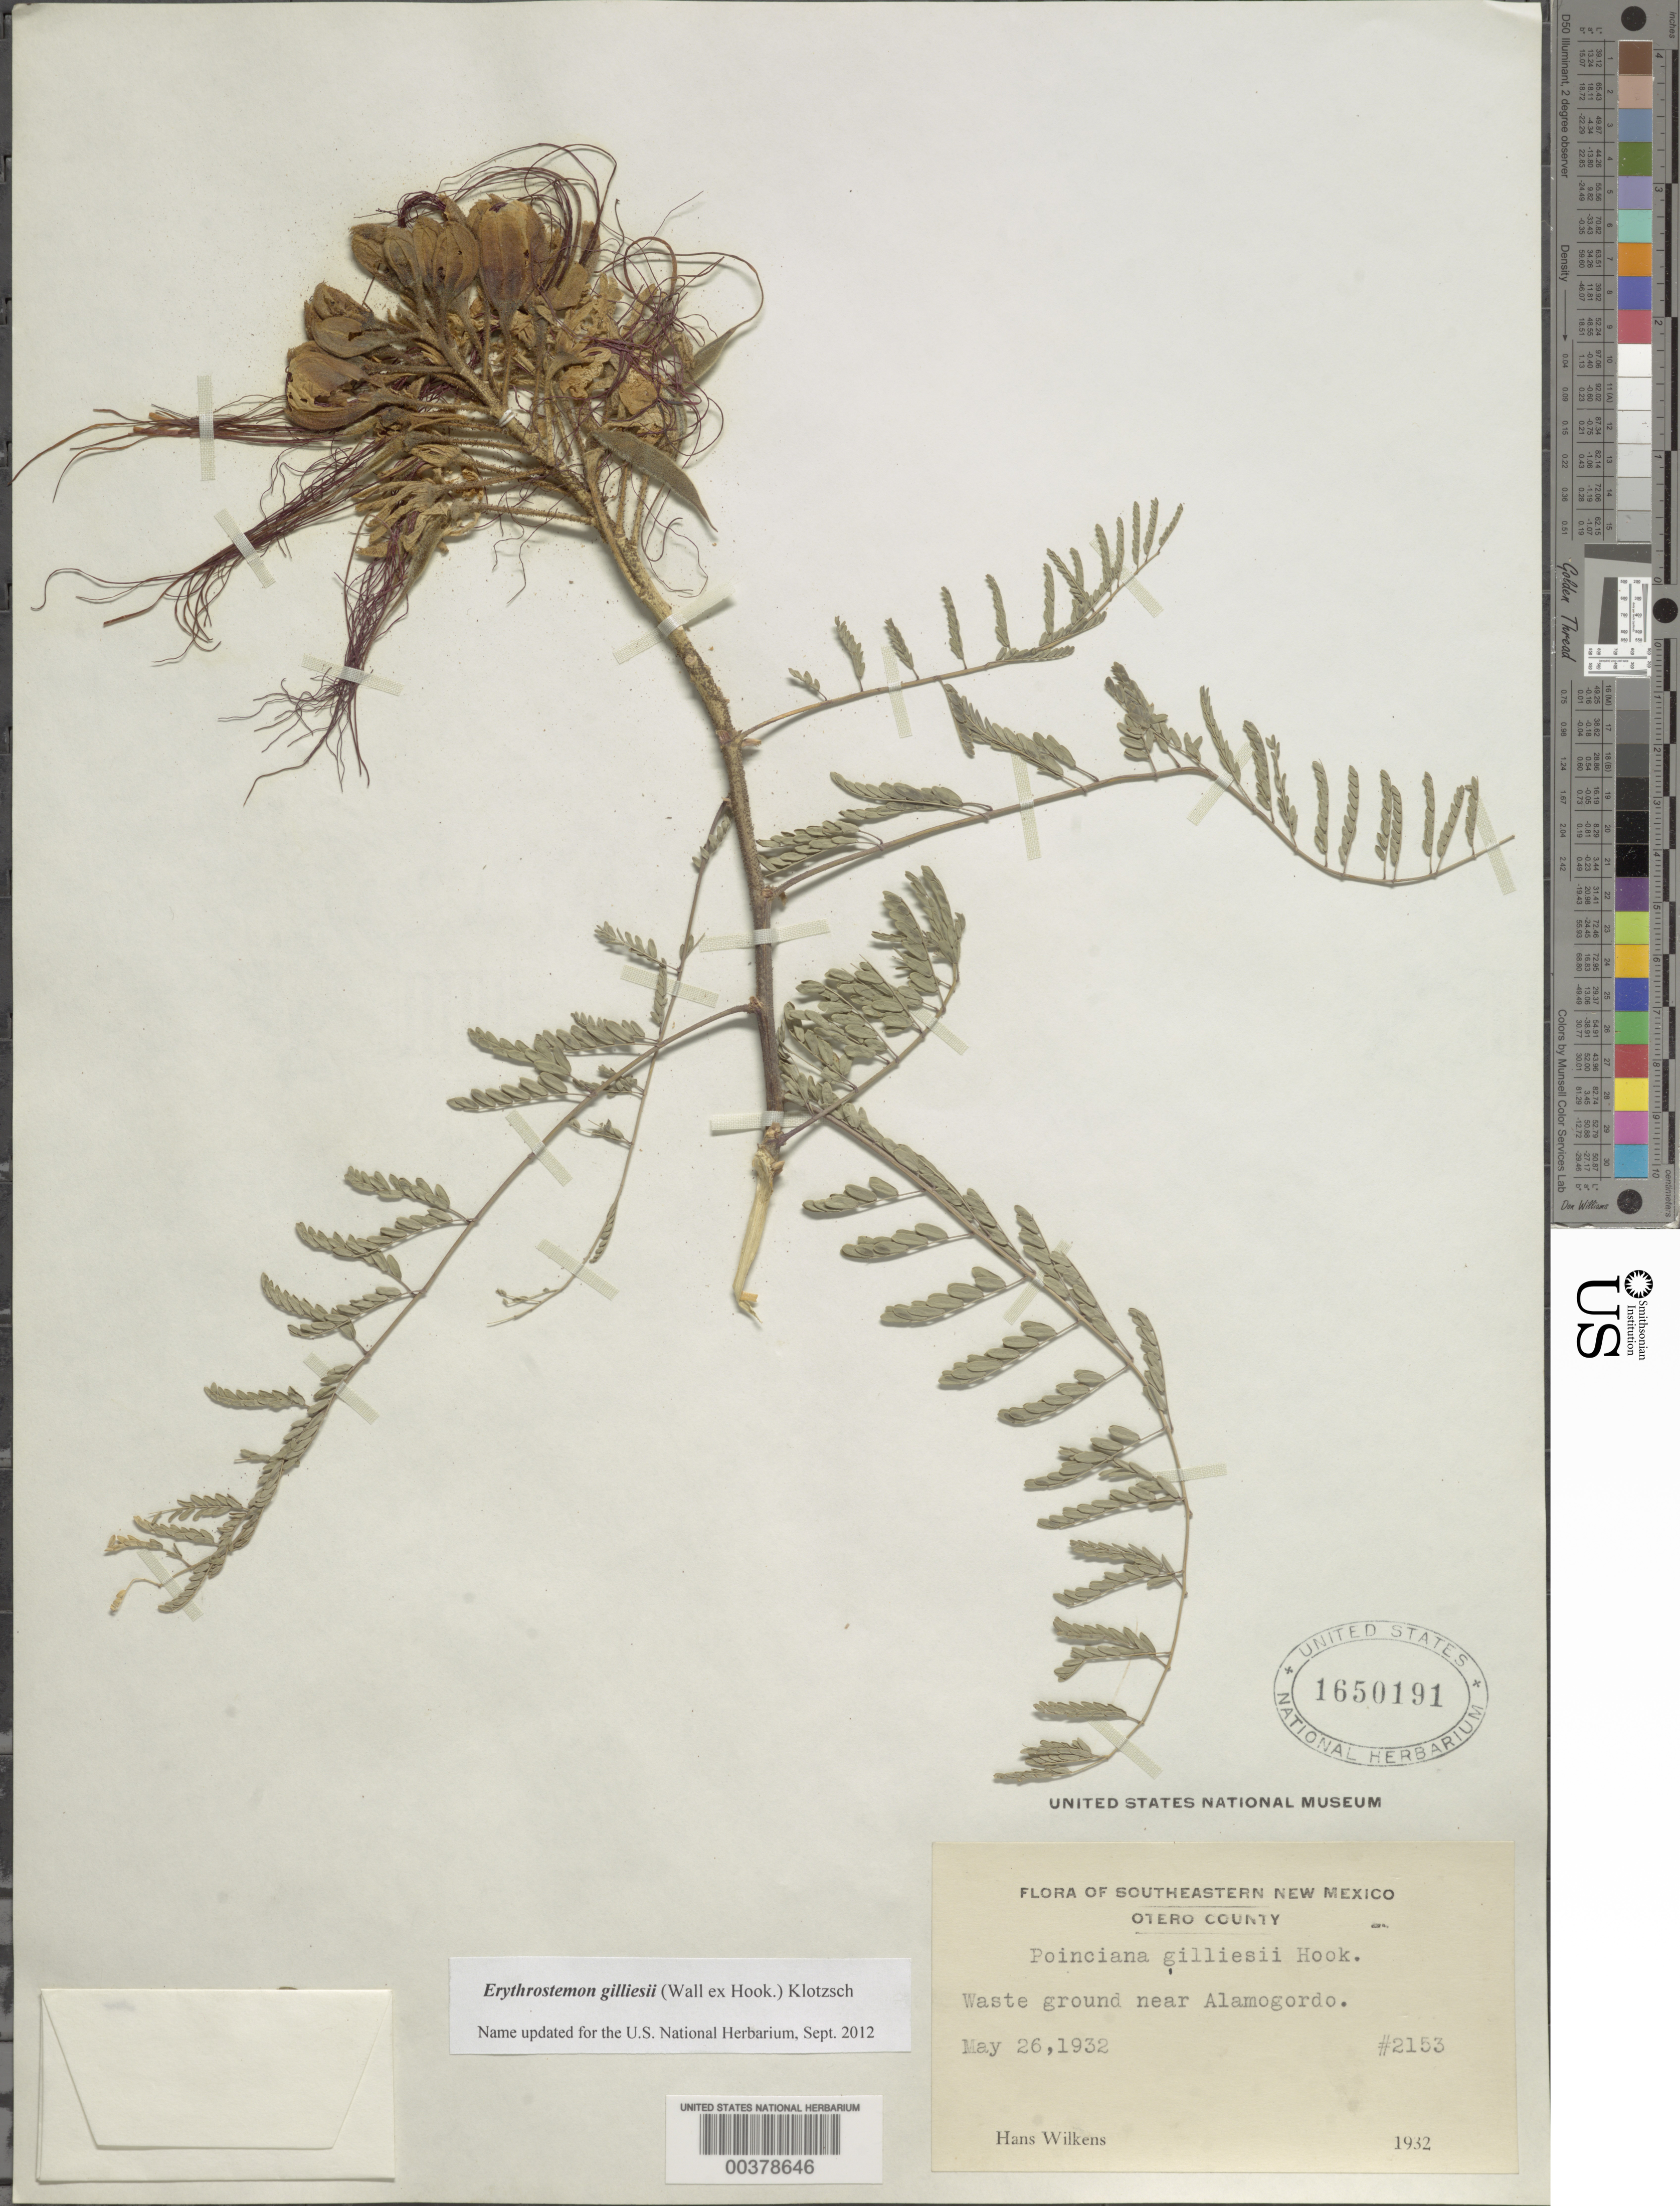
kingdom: Plantae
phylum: Tracheophyta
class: Magnoliopsida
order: Fabales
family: Fabaceae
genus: Erythrostemon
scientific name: Erythrostemon gilliesii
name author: (Hook.) Klotzsch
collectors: H. Wilkens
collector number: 2153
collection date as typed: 26 May 1932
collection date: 1932-05-26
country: United States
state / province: New Mexico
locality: Near alamogordo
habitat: Waste ground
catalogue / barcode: US 1650191